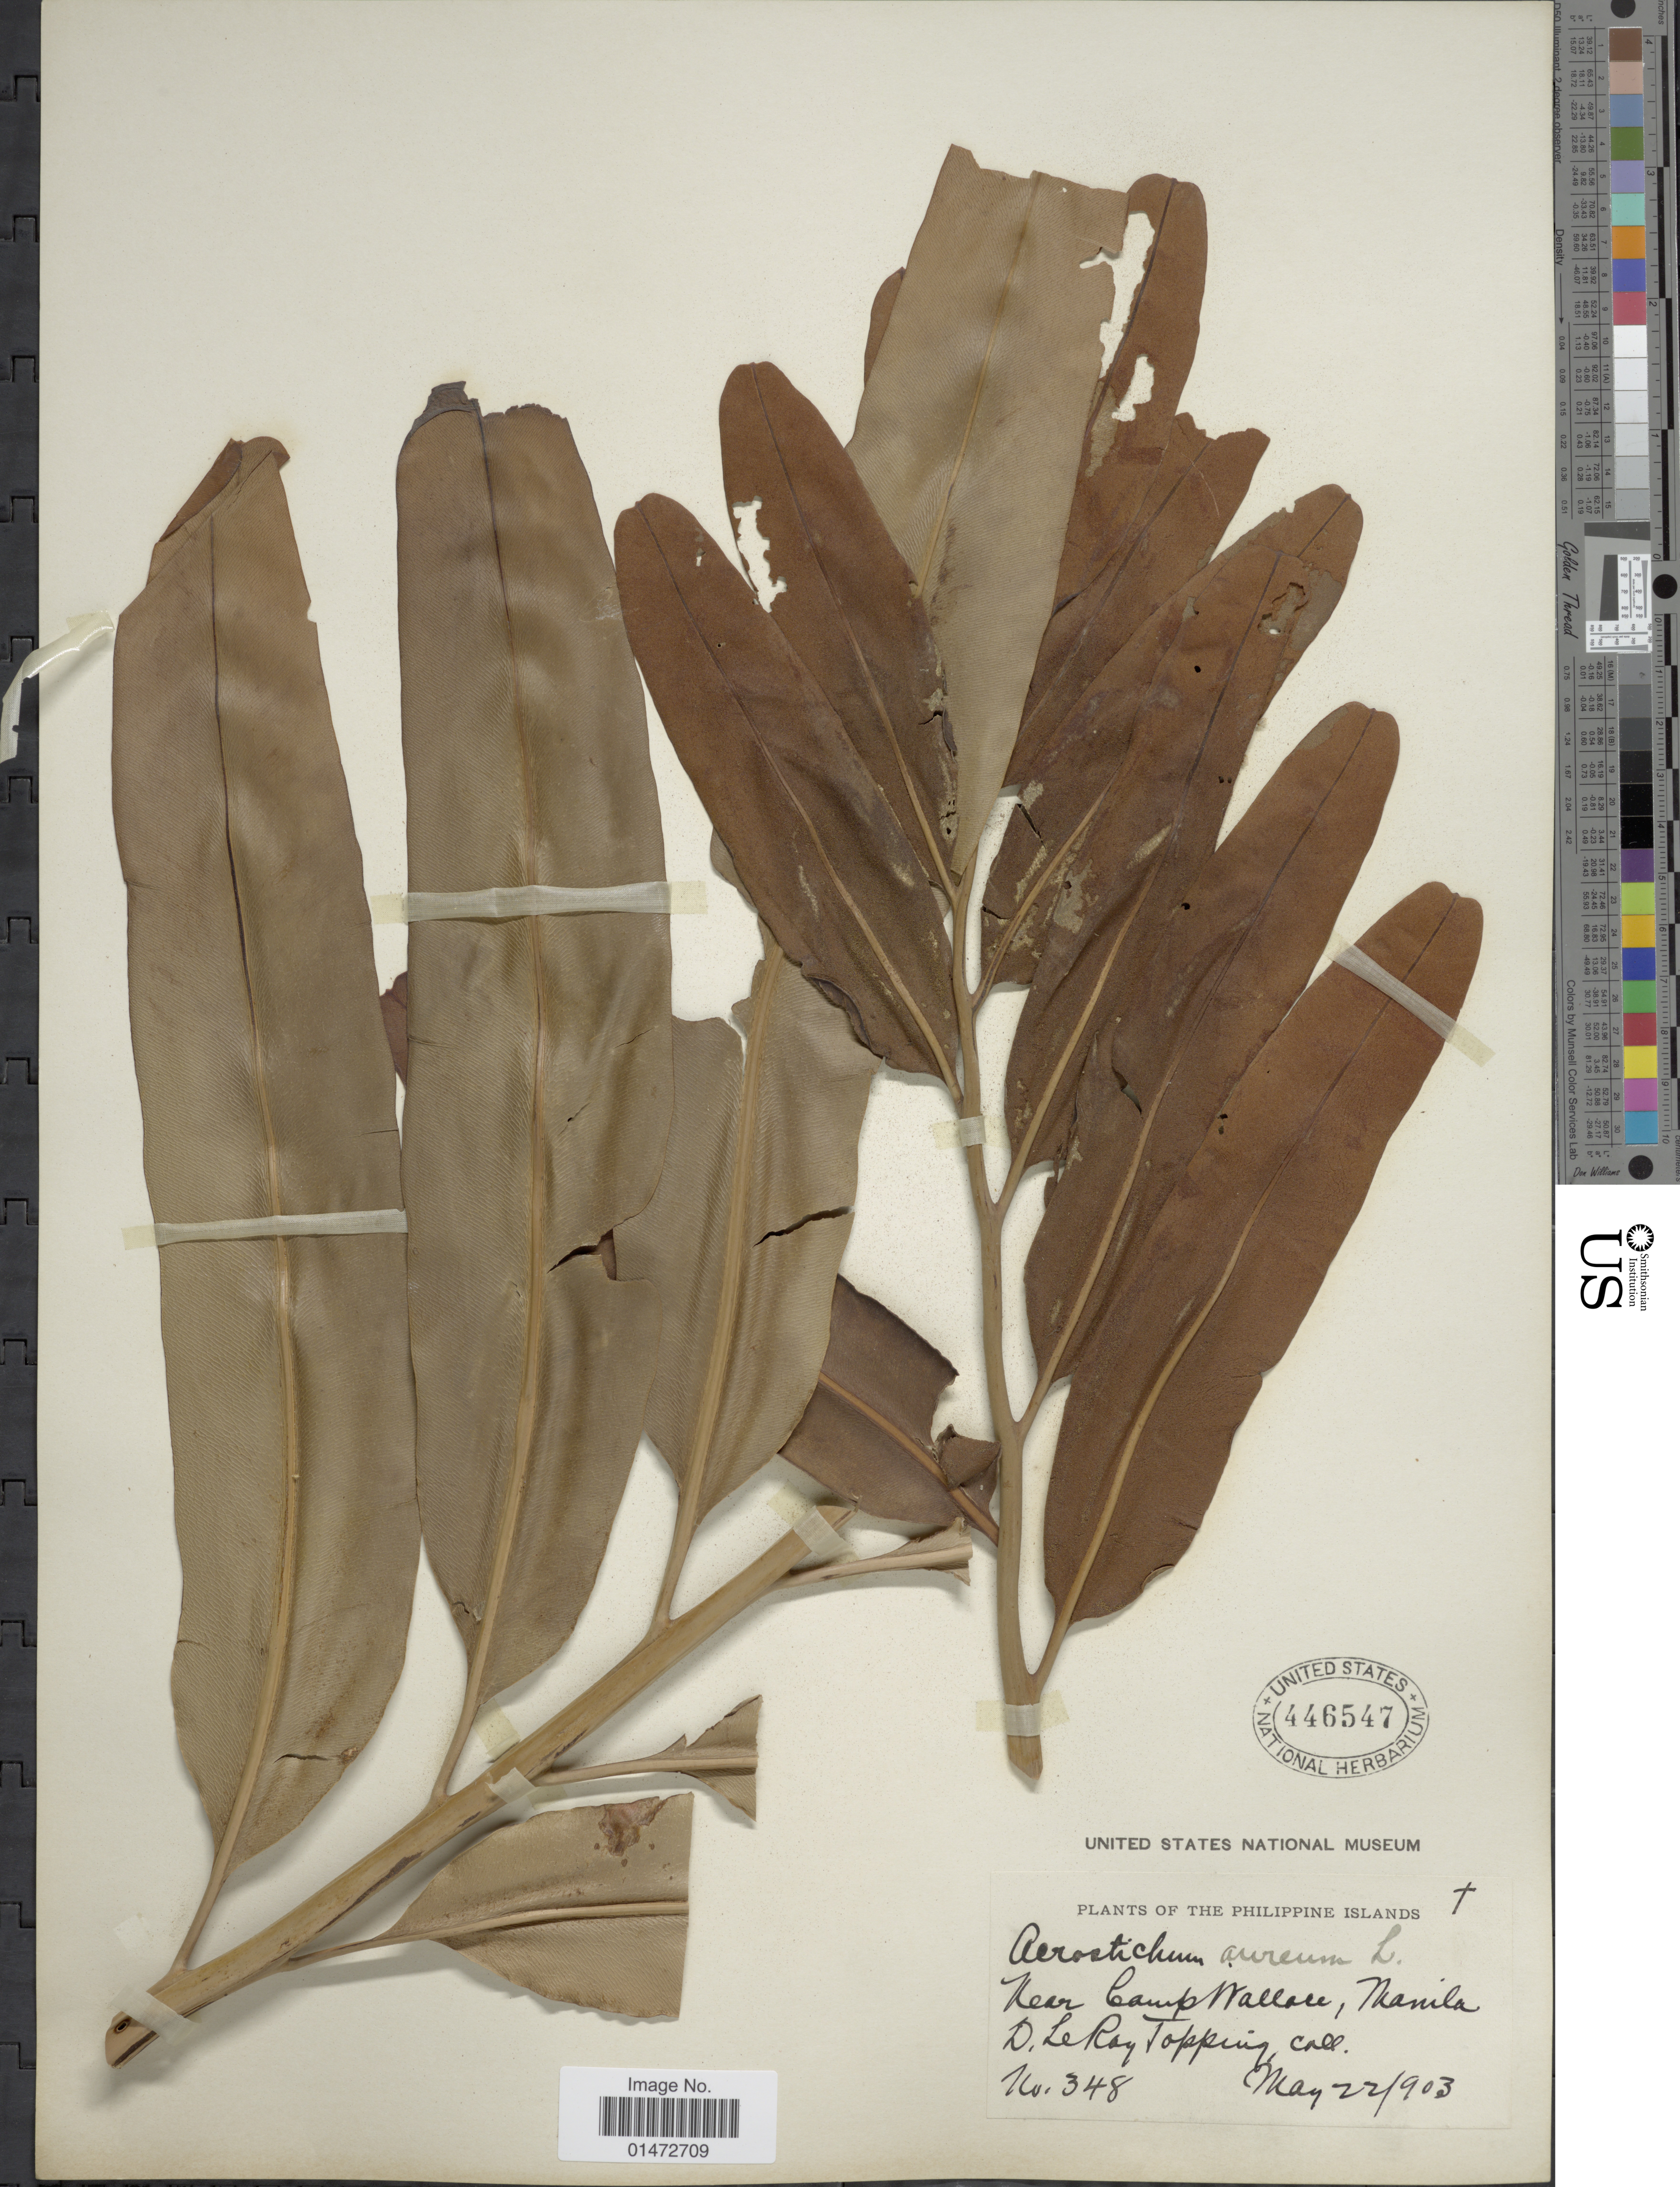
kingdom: Plantae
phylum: Tracheophyta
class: Polypodiopsida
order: Polypodiales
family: Pteridaceae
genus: Acrostichum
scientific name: Acrostichum aureum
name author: L.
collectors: D. L. Topping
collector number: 348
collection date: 1903-05-22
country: Philippines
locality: Near Camp Wallace, Manila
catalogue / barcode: US 446547